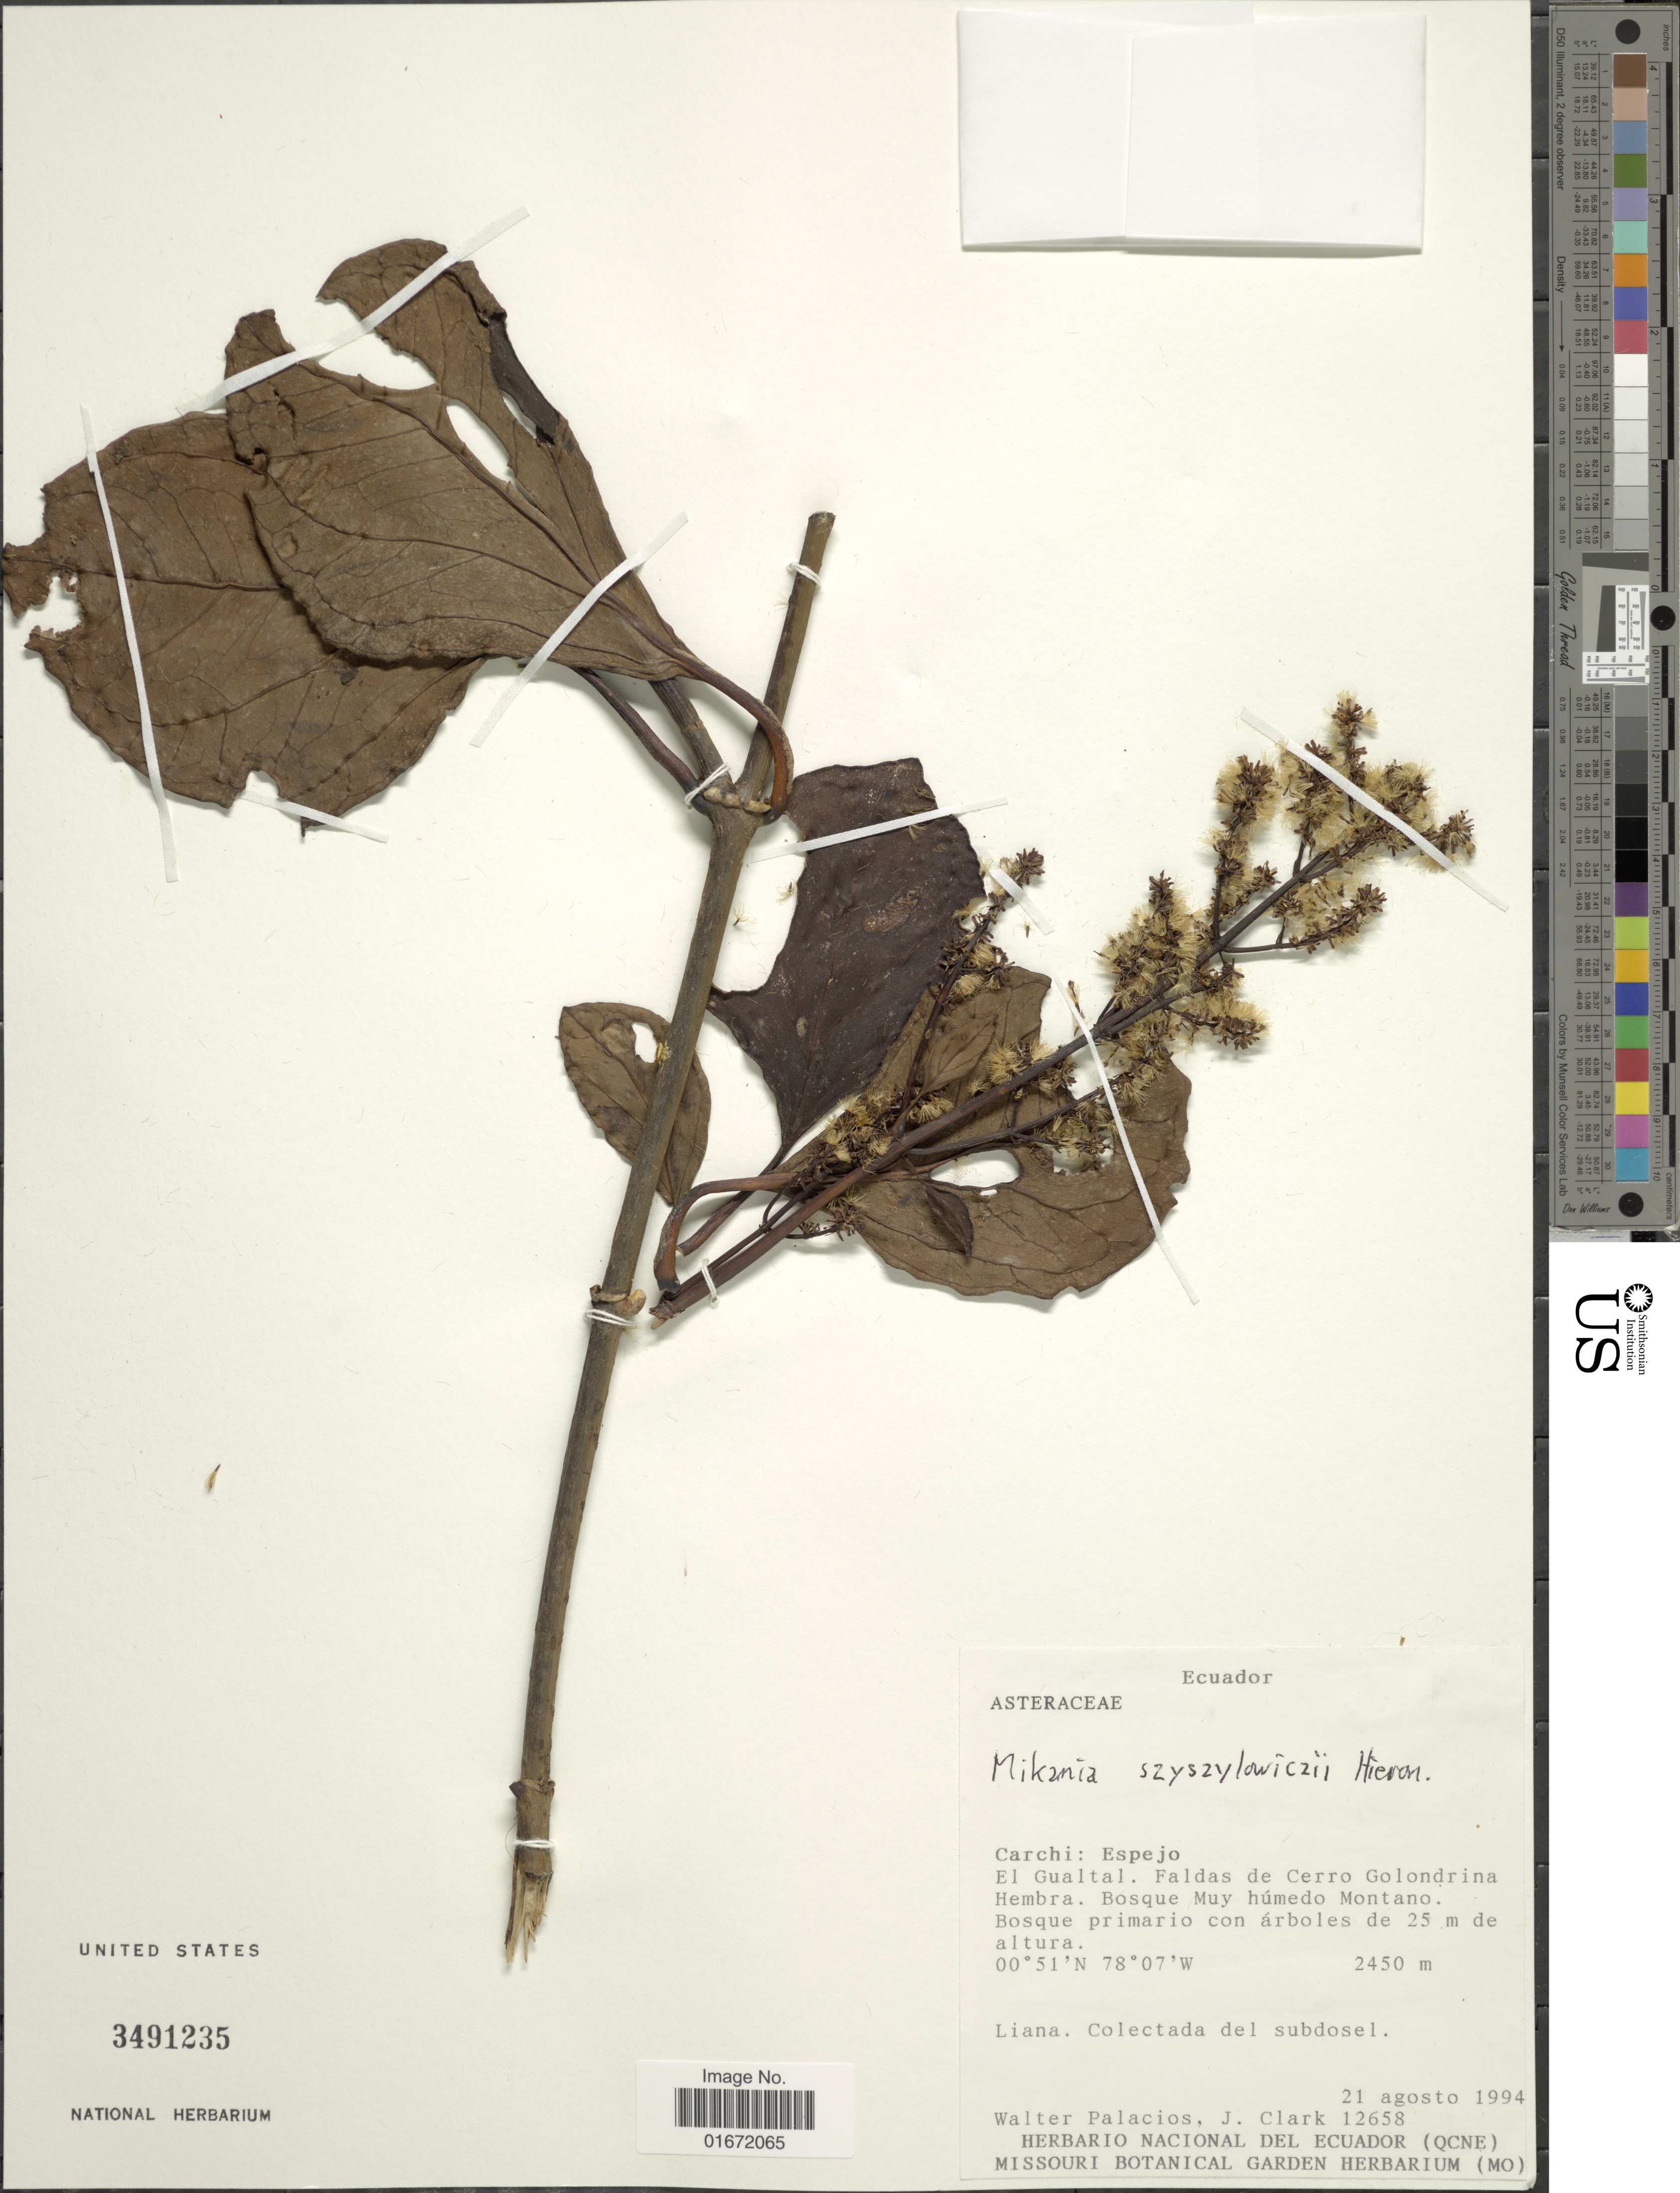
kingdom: Plantae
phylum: Tracheophyta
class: Magnoliopsida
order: Asterales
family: Asteraceae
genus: Mikania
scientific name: Mikania szyszylowiczii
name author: Hieron.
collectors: W. Palacios & J. L. Clark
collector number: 12658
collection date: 1994-08-21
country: Ecuador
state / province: Carchi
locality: Carchi: Espejo. El Gualtal. Faldas de Cerro Golondrina Hembra. Bosque Muy húmedo Montano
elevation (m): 2450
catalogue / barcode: US 3491235